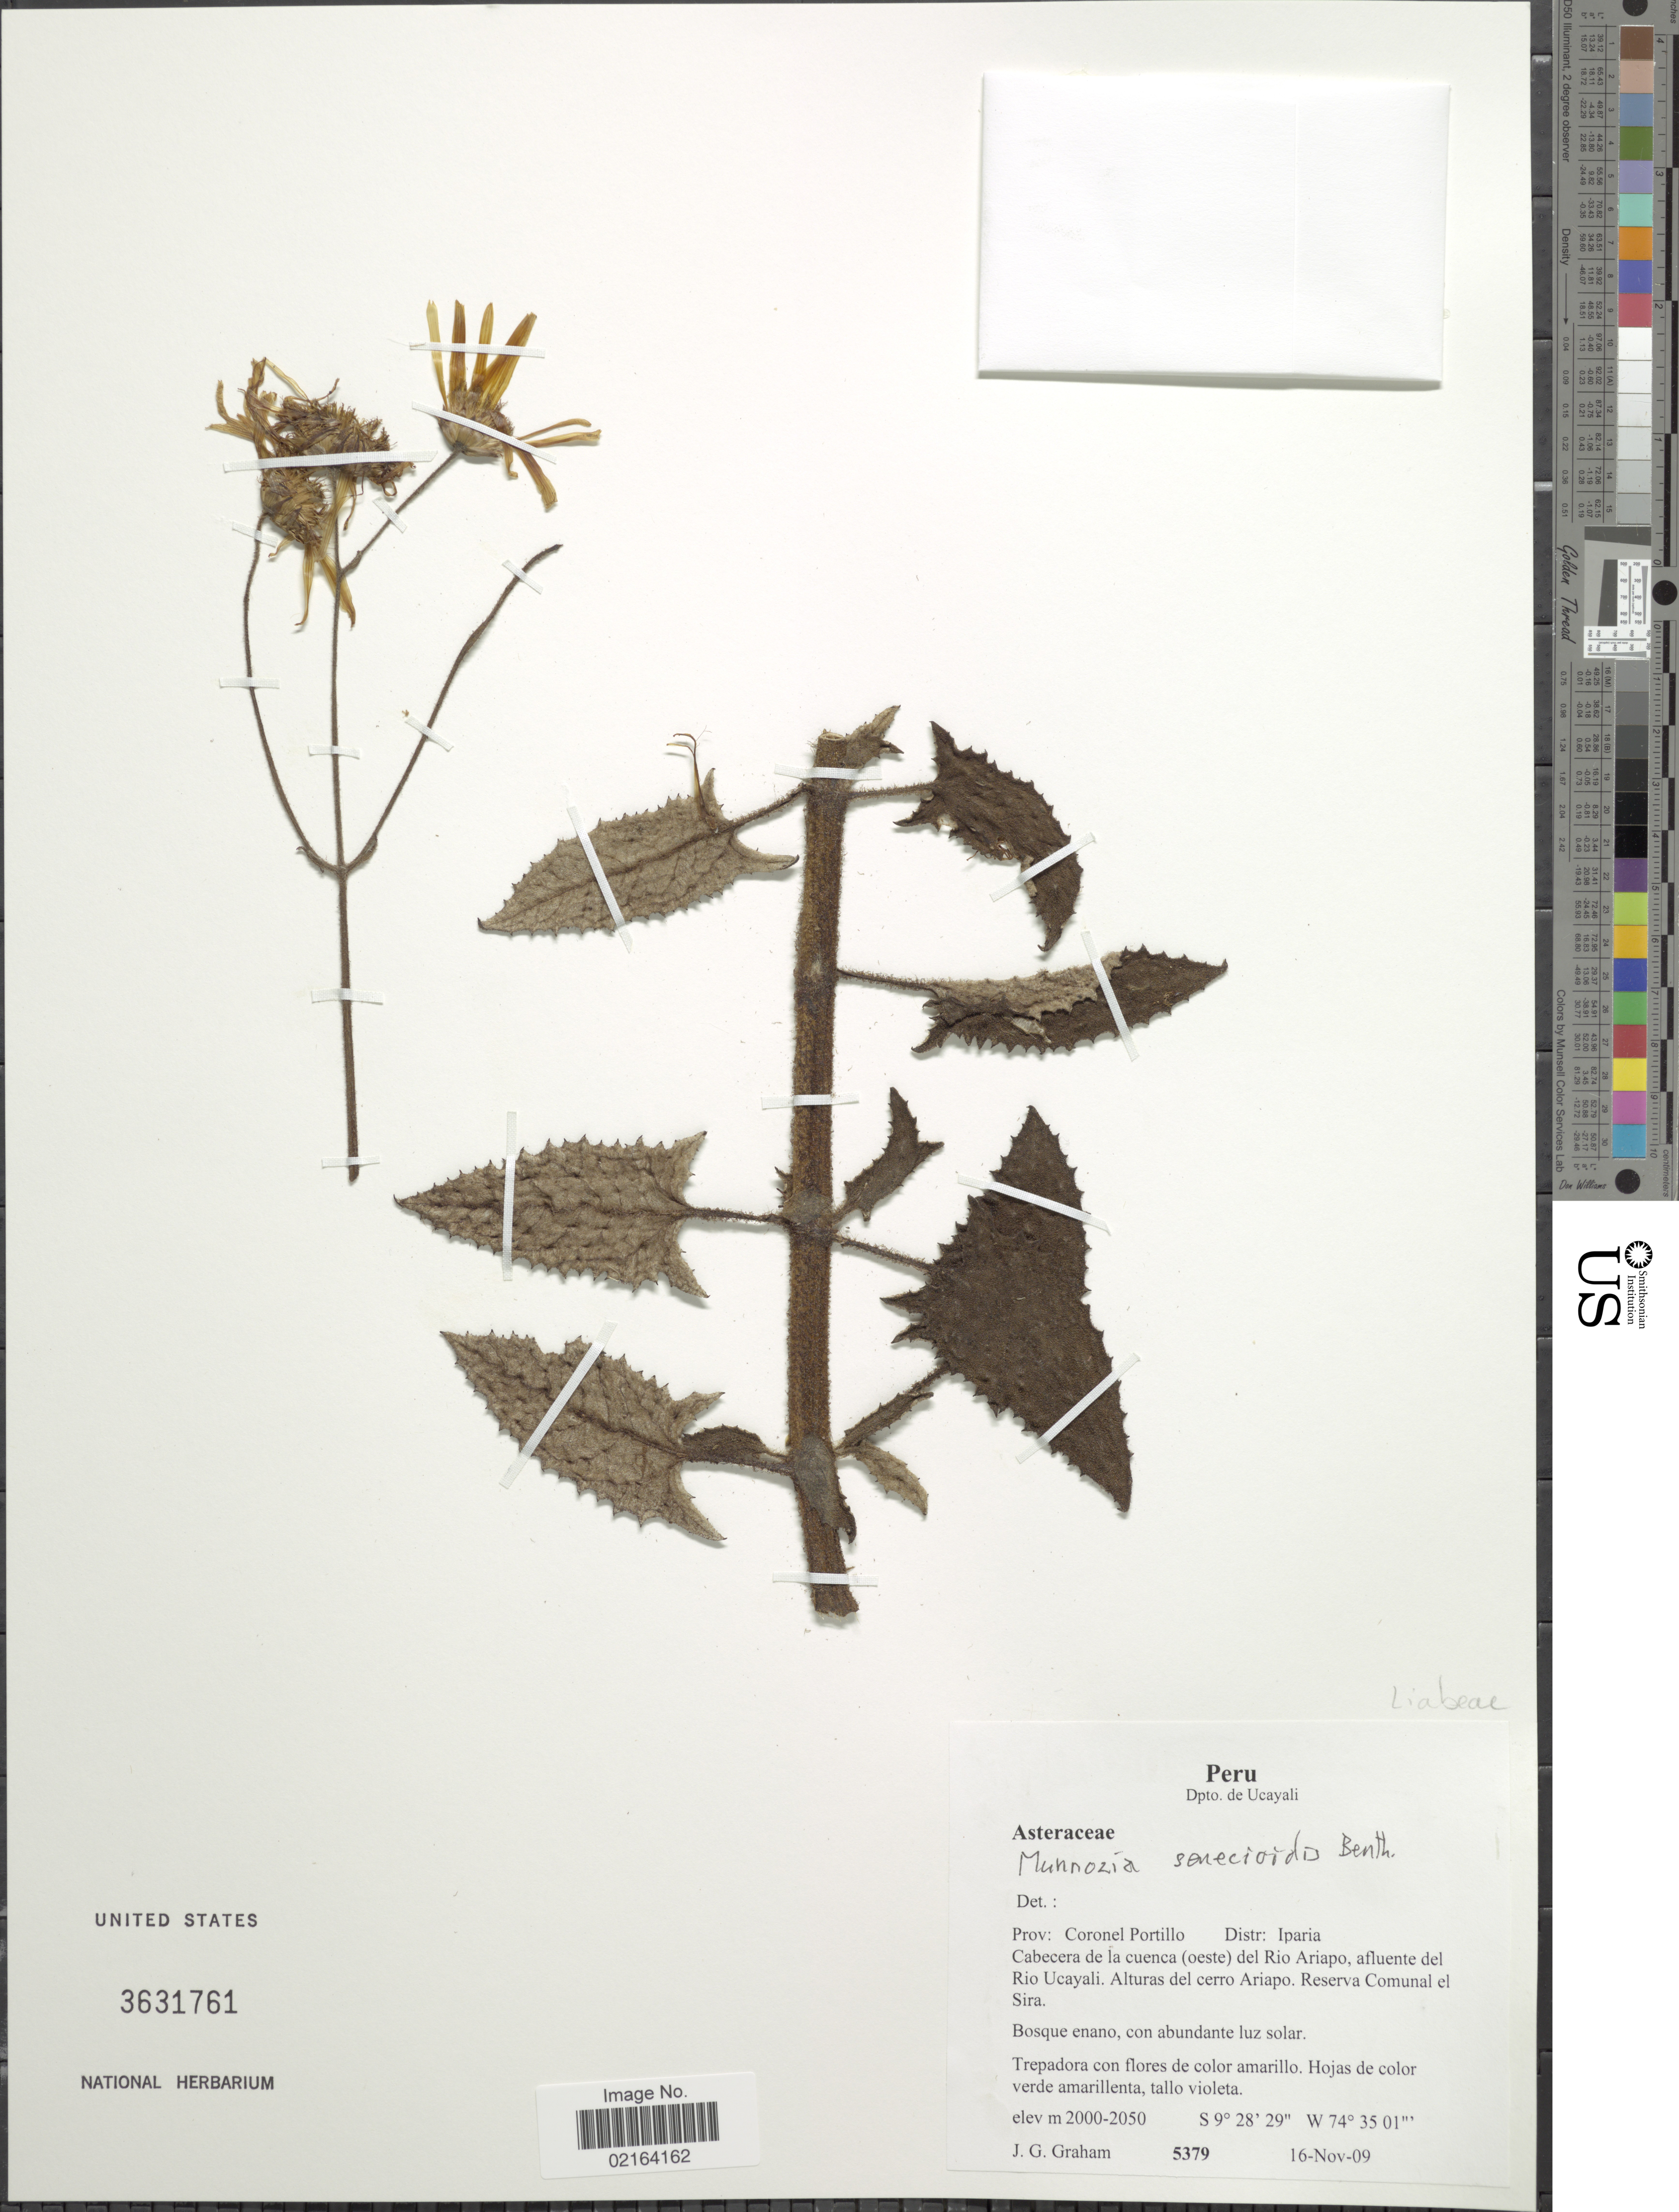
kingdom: Plantae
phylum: Tracheophyta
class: Magnoliopsida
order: Asterales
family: Asteraceae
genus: Munnozia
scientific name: Munnozia senecionidis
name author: Benth.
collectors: J. Graham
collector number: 5379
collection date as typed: Transcribed d/m/y: 16/11/09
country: Peru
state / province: Ucayali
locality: Dpto. de Ucayali, Prov.: Coronel Portillo, Distr.: Iparia, Cabecera de la cuenca (oeste) del Rio Ariapo, afluente del Rio Ucayali, Alturas del cerro Ariapo, Reserva Comunal el Sira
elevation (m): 2000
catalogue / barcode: US 3631761